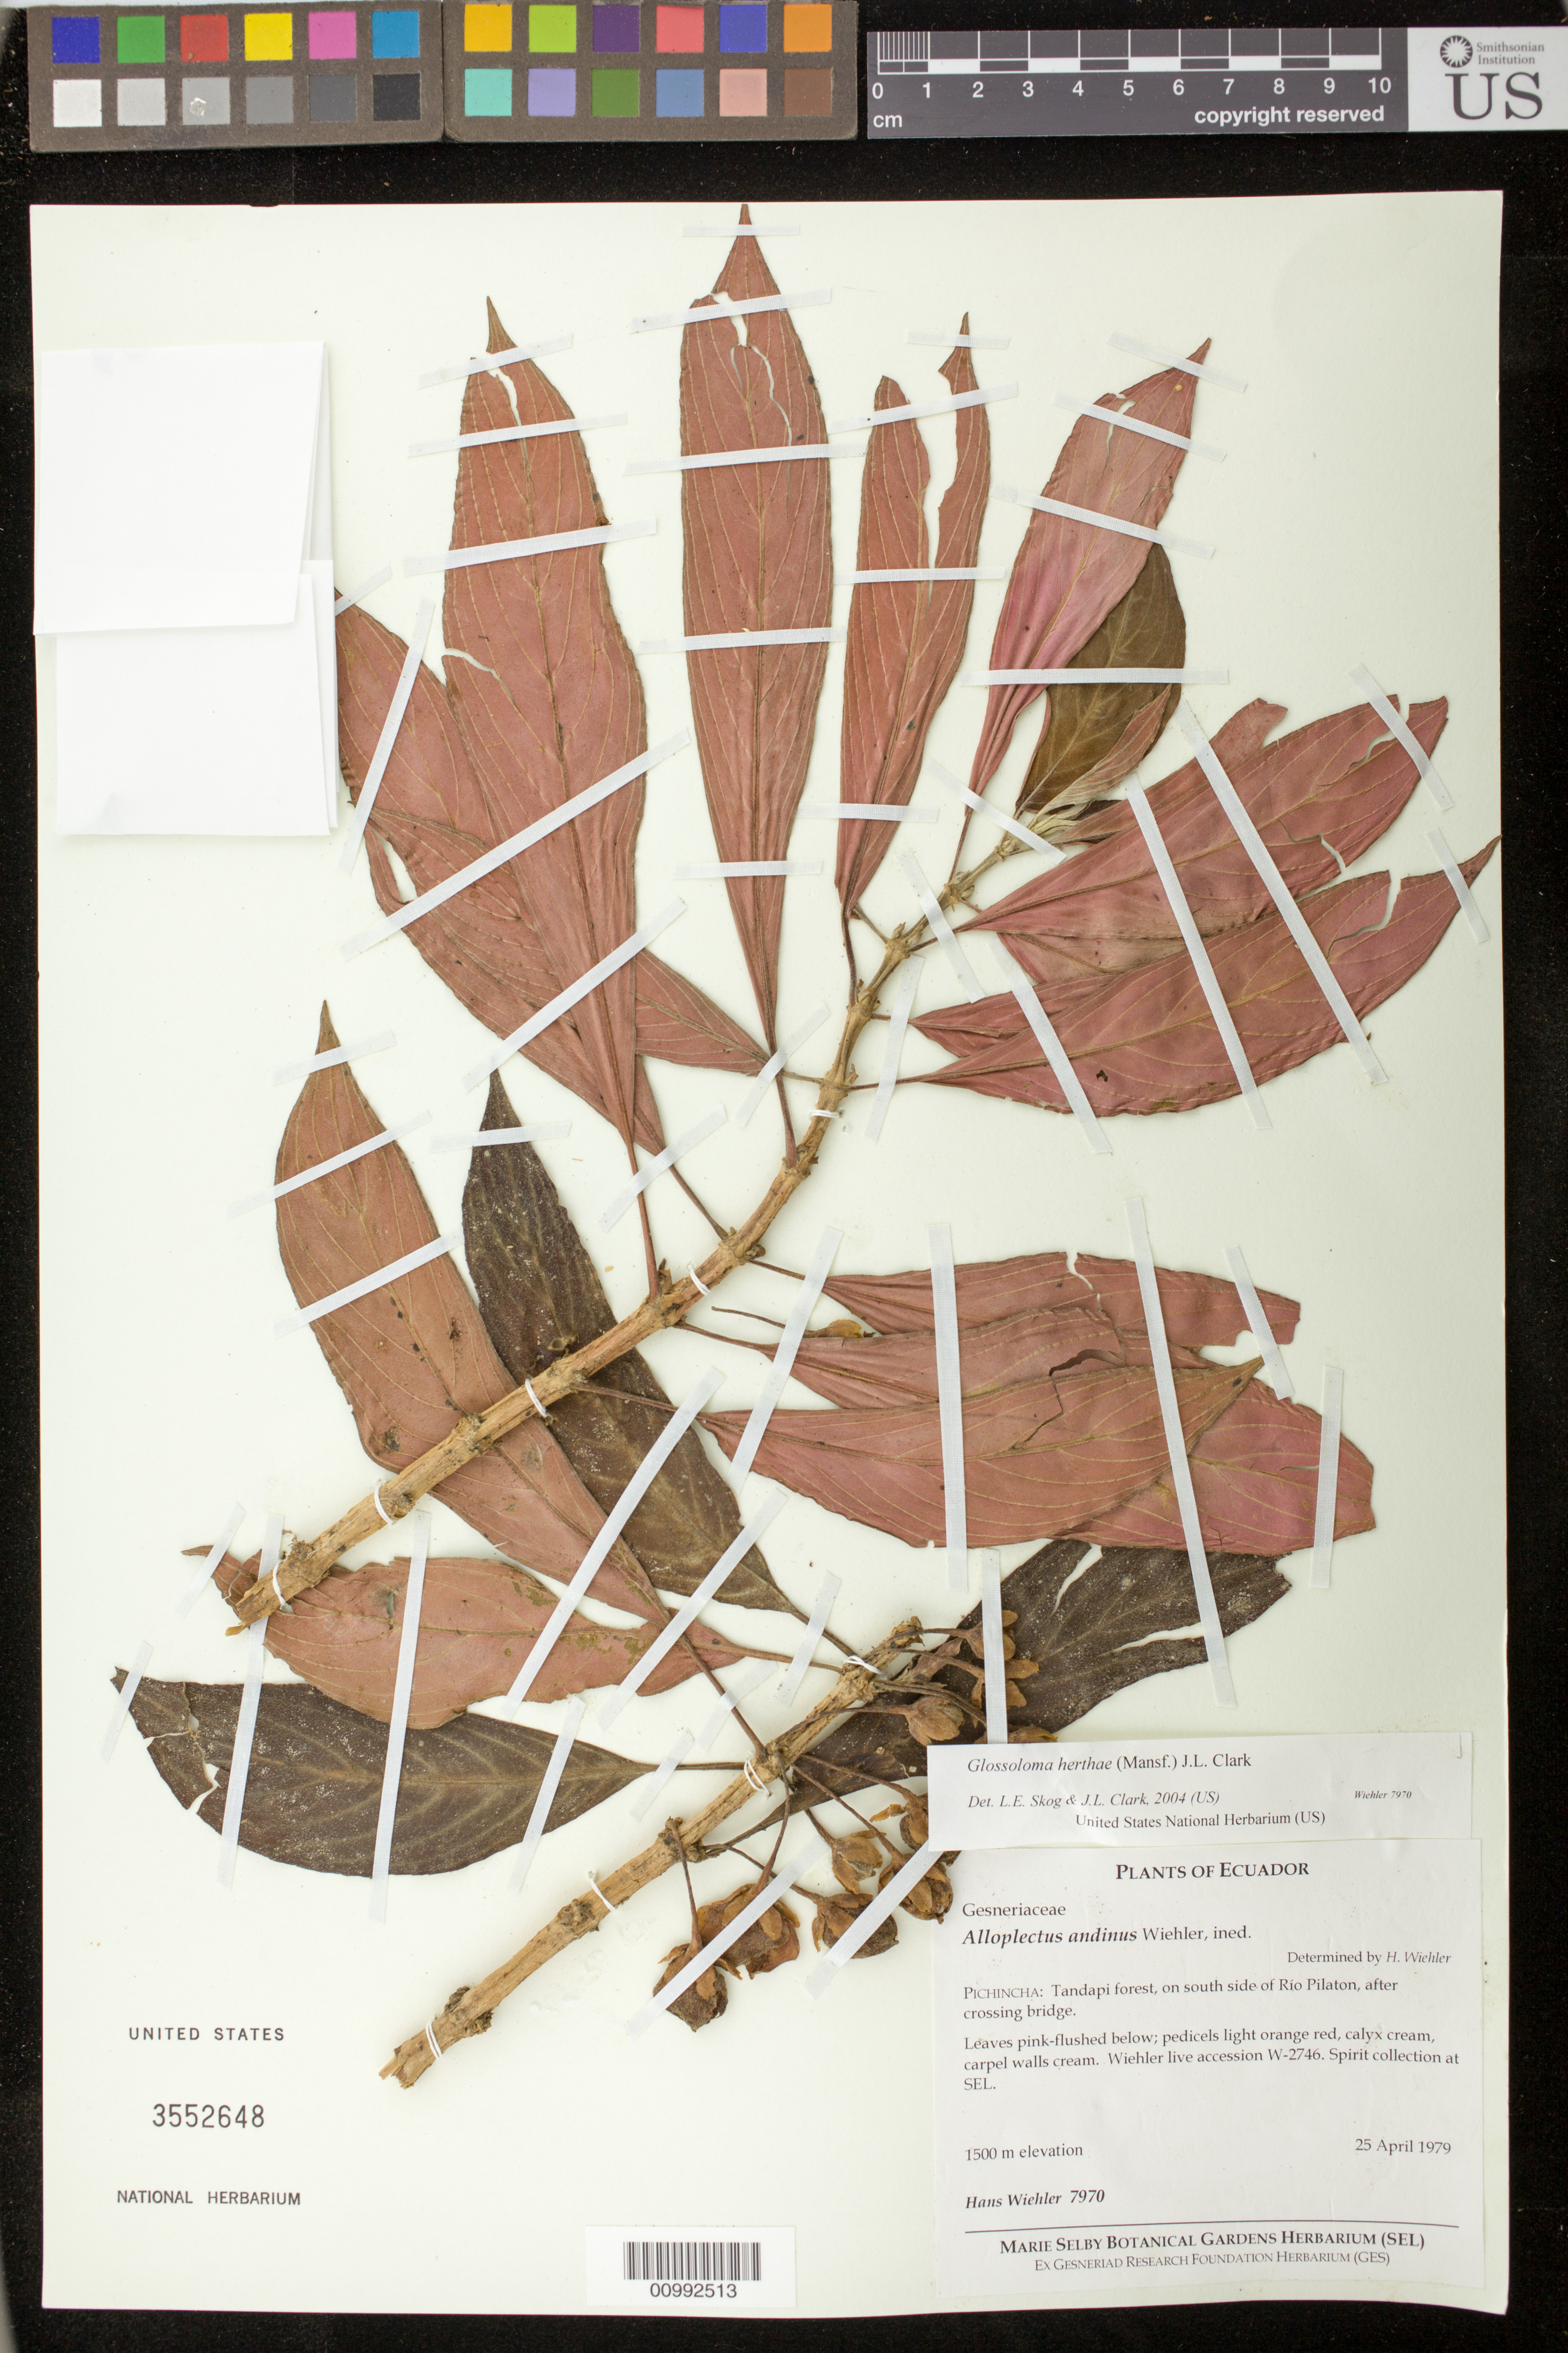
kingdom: Plantae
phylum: Tracheophyta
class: Magnoliopsida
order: Lamiales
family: Gesneriaceae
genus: Glossoloma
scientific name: Glossoloma herthae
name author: (Mansf.) J.L. Clark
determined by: Clark, J. L.; Skog, Laurence E.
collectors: H. J. Wiehler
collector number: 7970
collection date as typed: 25 Apr 1979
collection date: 1979-04-25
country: Ecuador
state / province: Pichincha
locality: Pichincha: Tandapi forest, on south side of Rio Pilaton, after crossing bridge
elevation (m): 1500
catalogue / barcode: US 3552648